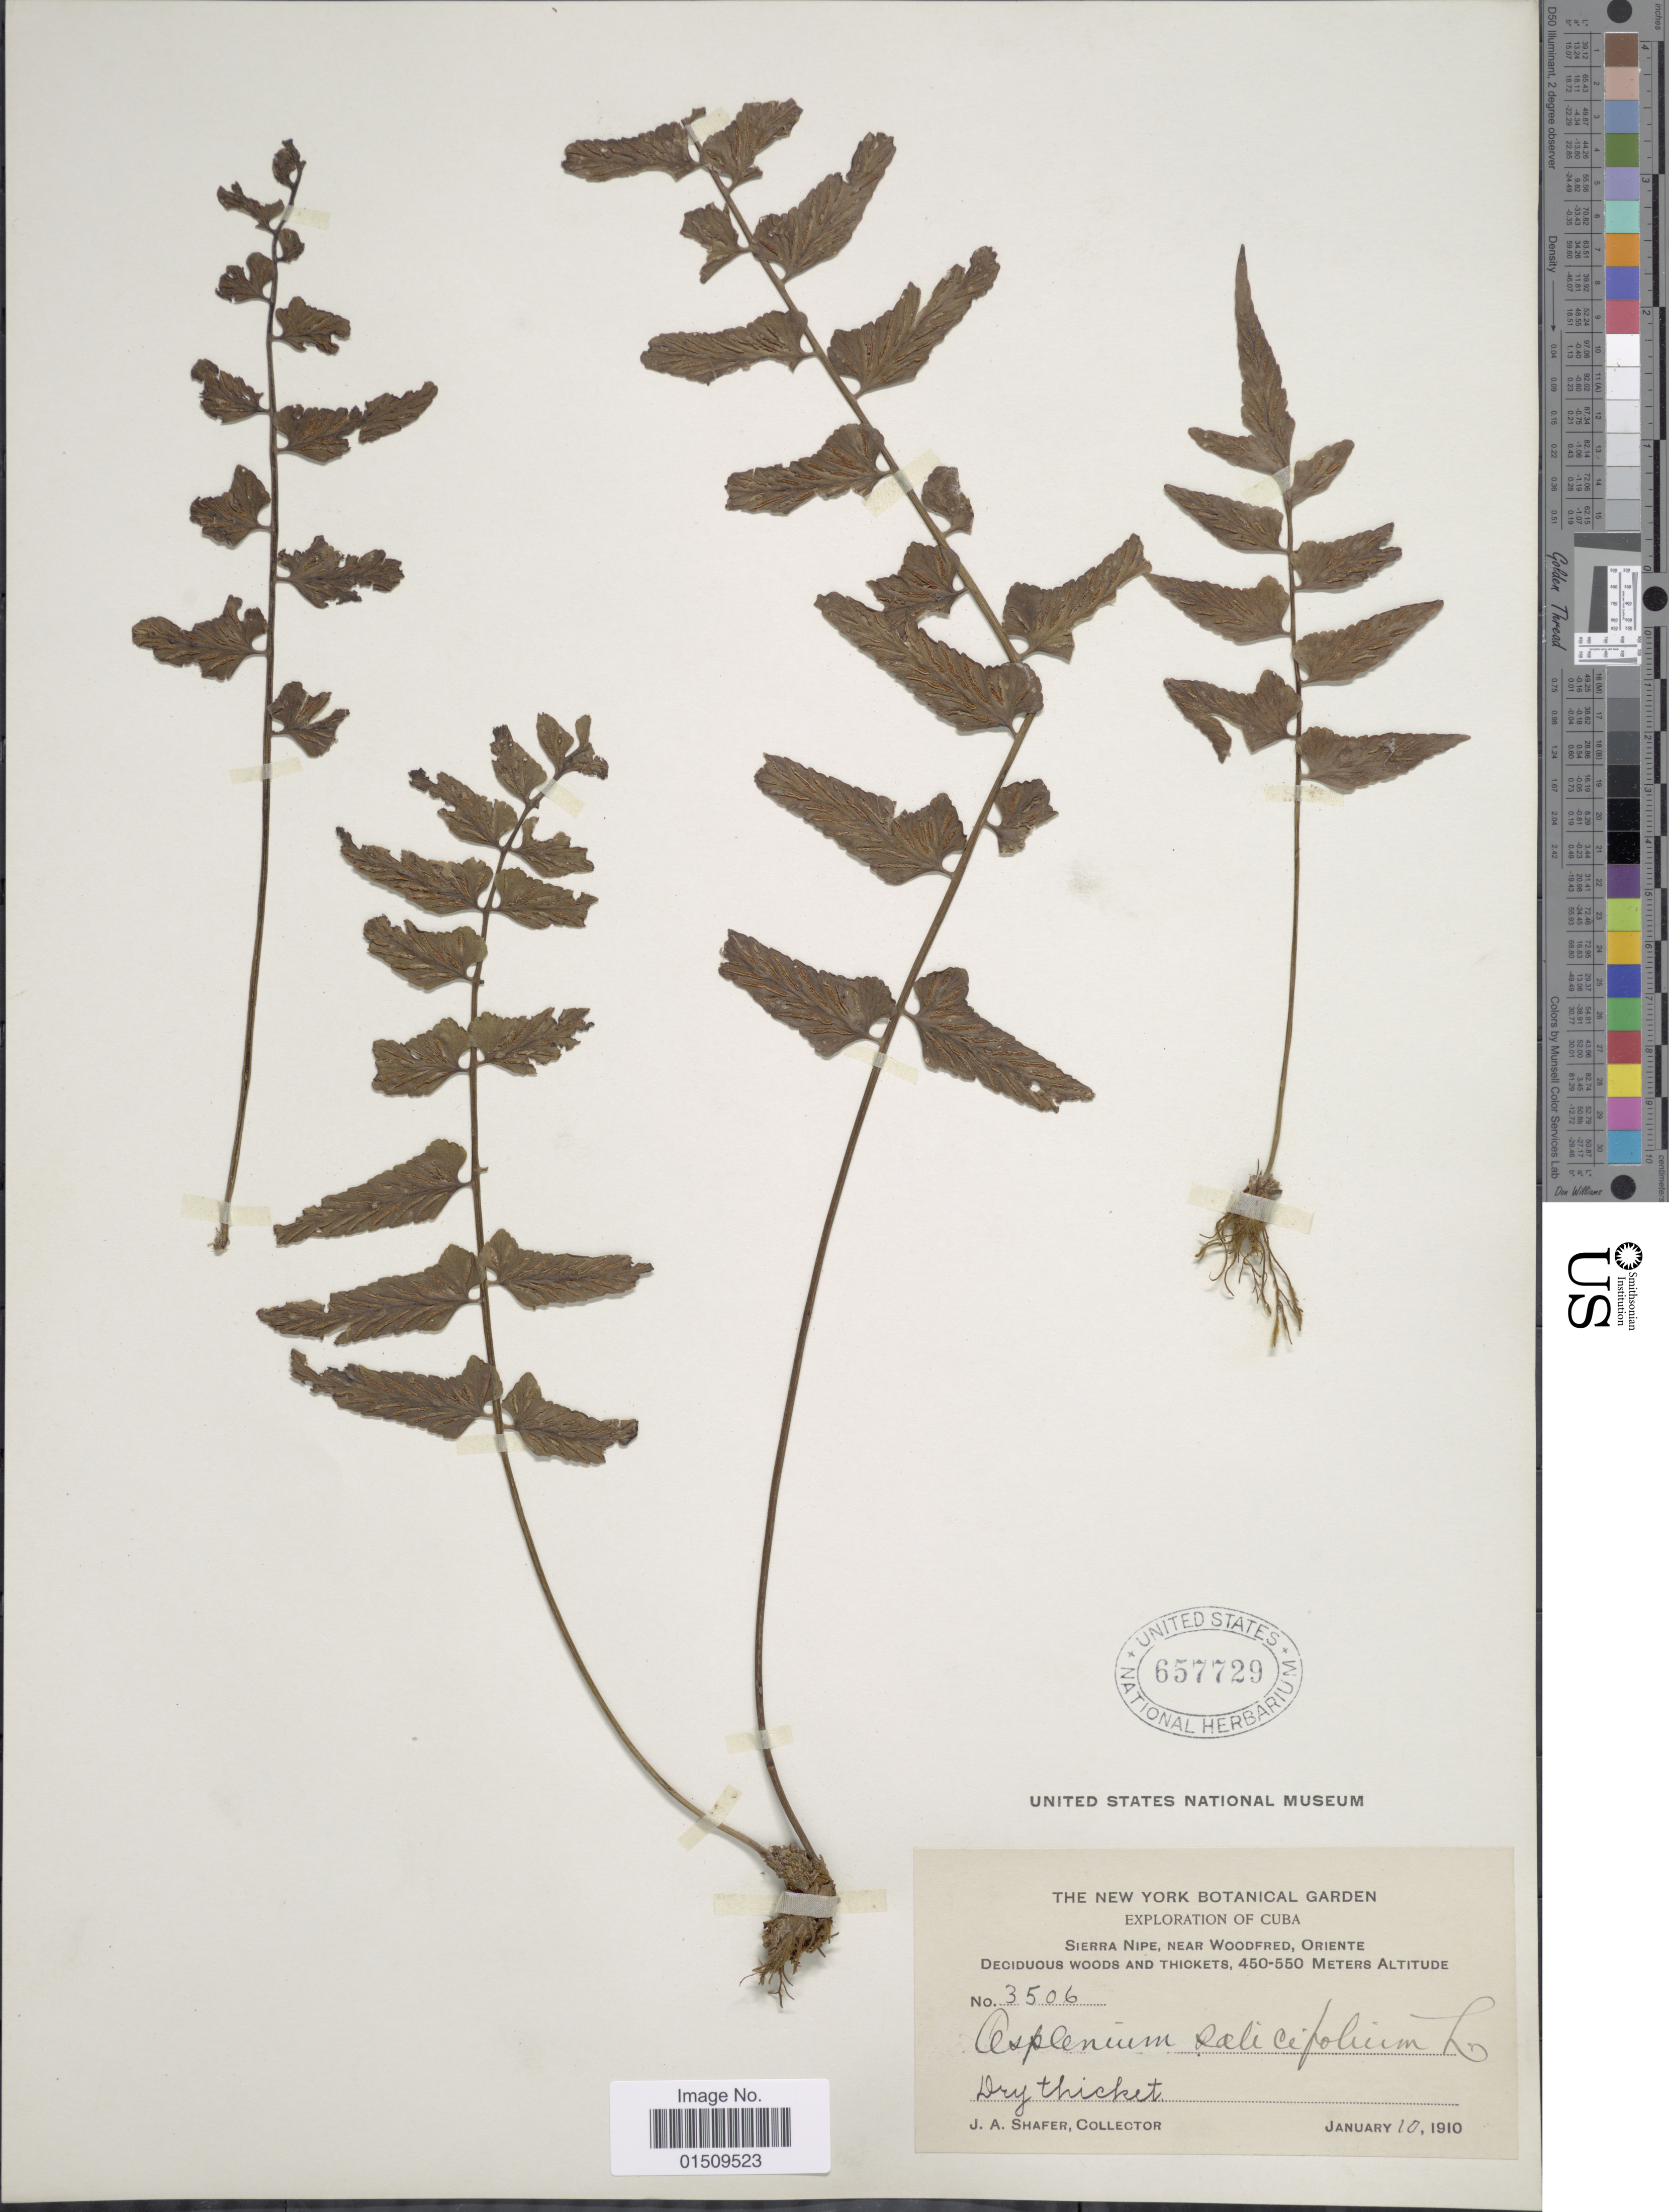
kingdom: Plantae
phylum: Tracheophyta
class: Polypodiopsida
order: Polypodiales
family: Aspleniaceae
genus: Asplenium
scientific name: Asplenium salicifolium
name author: L.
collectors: J. A. Shafer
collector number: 3506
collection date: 1910-01-10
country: Cuba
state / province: Oriente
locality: Cuba, Sierra Nipe, near Woodfred.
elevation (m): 450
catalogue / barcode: US 657729